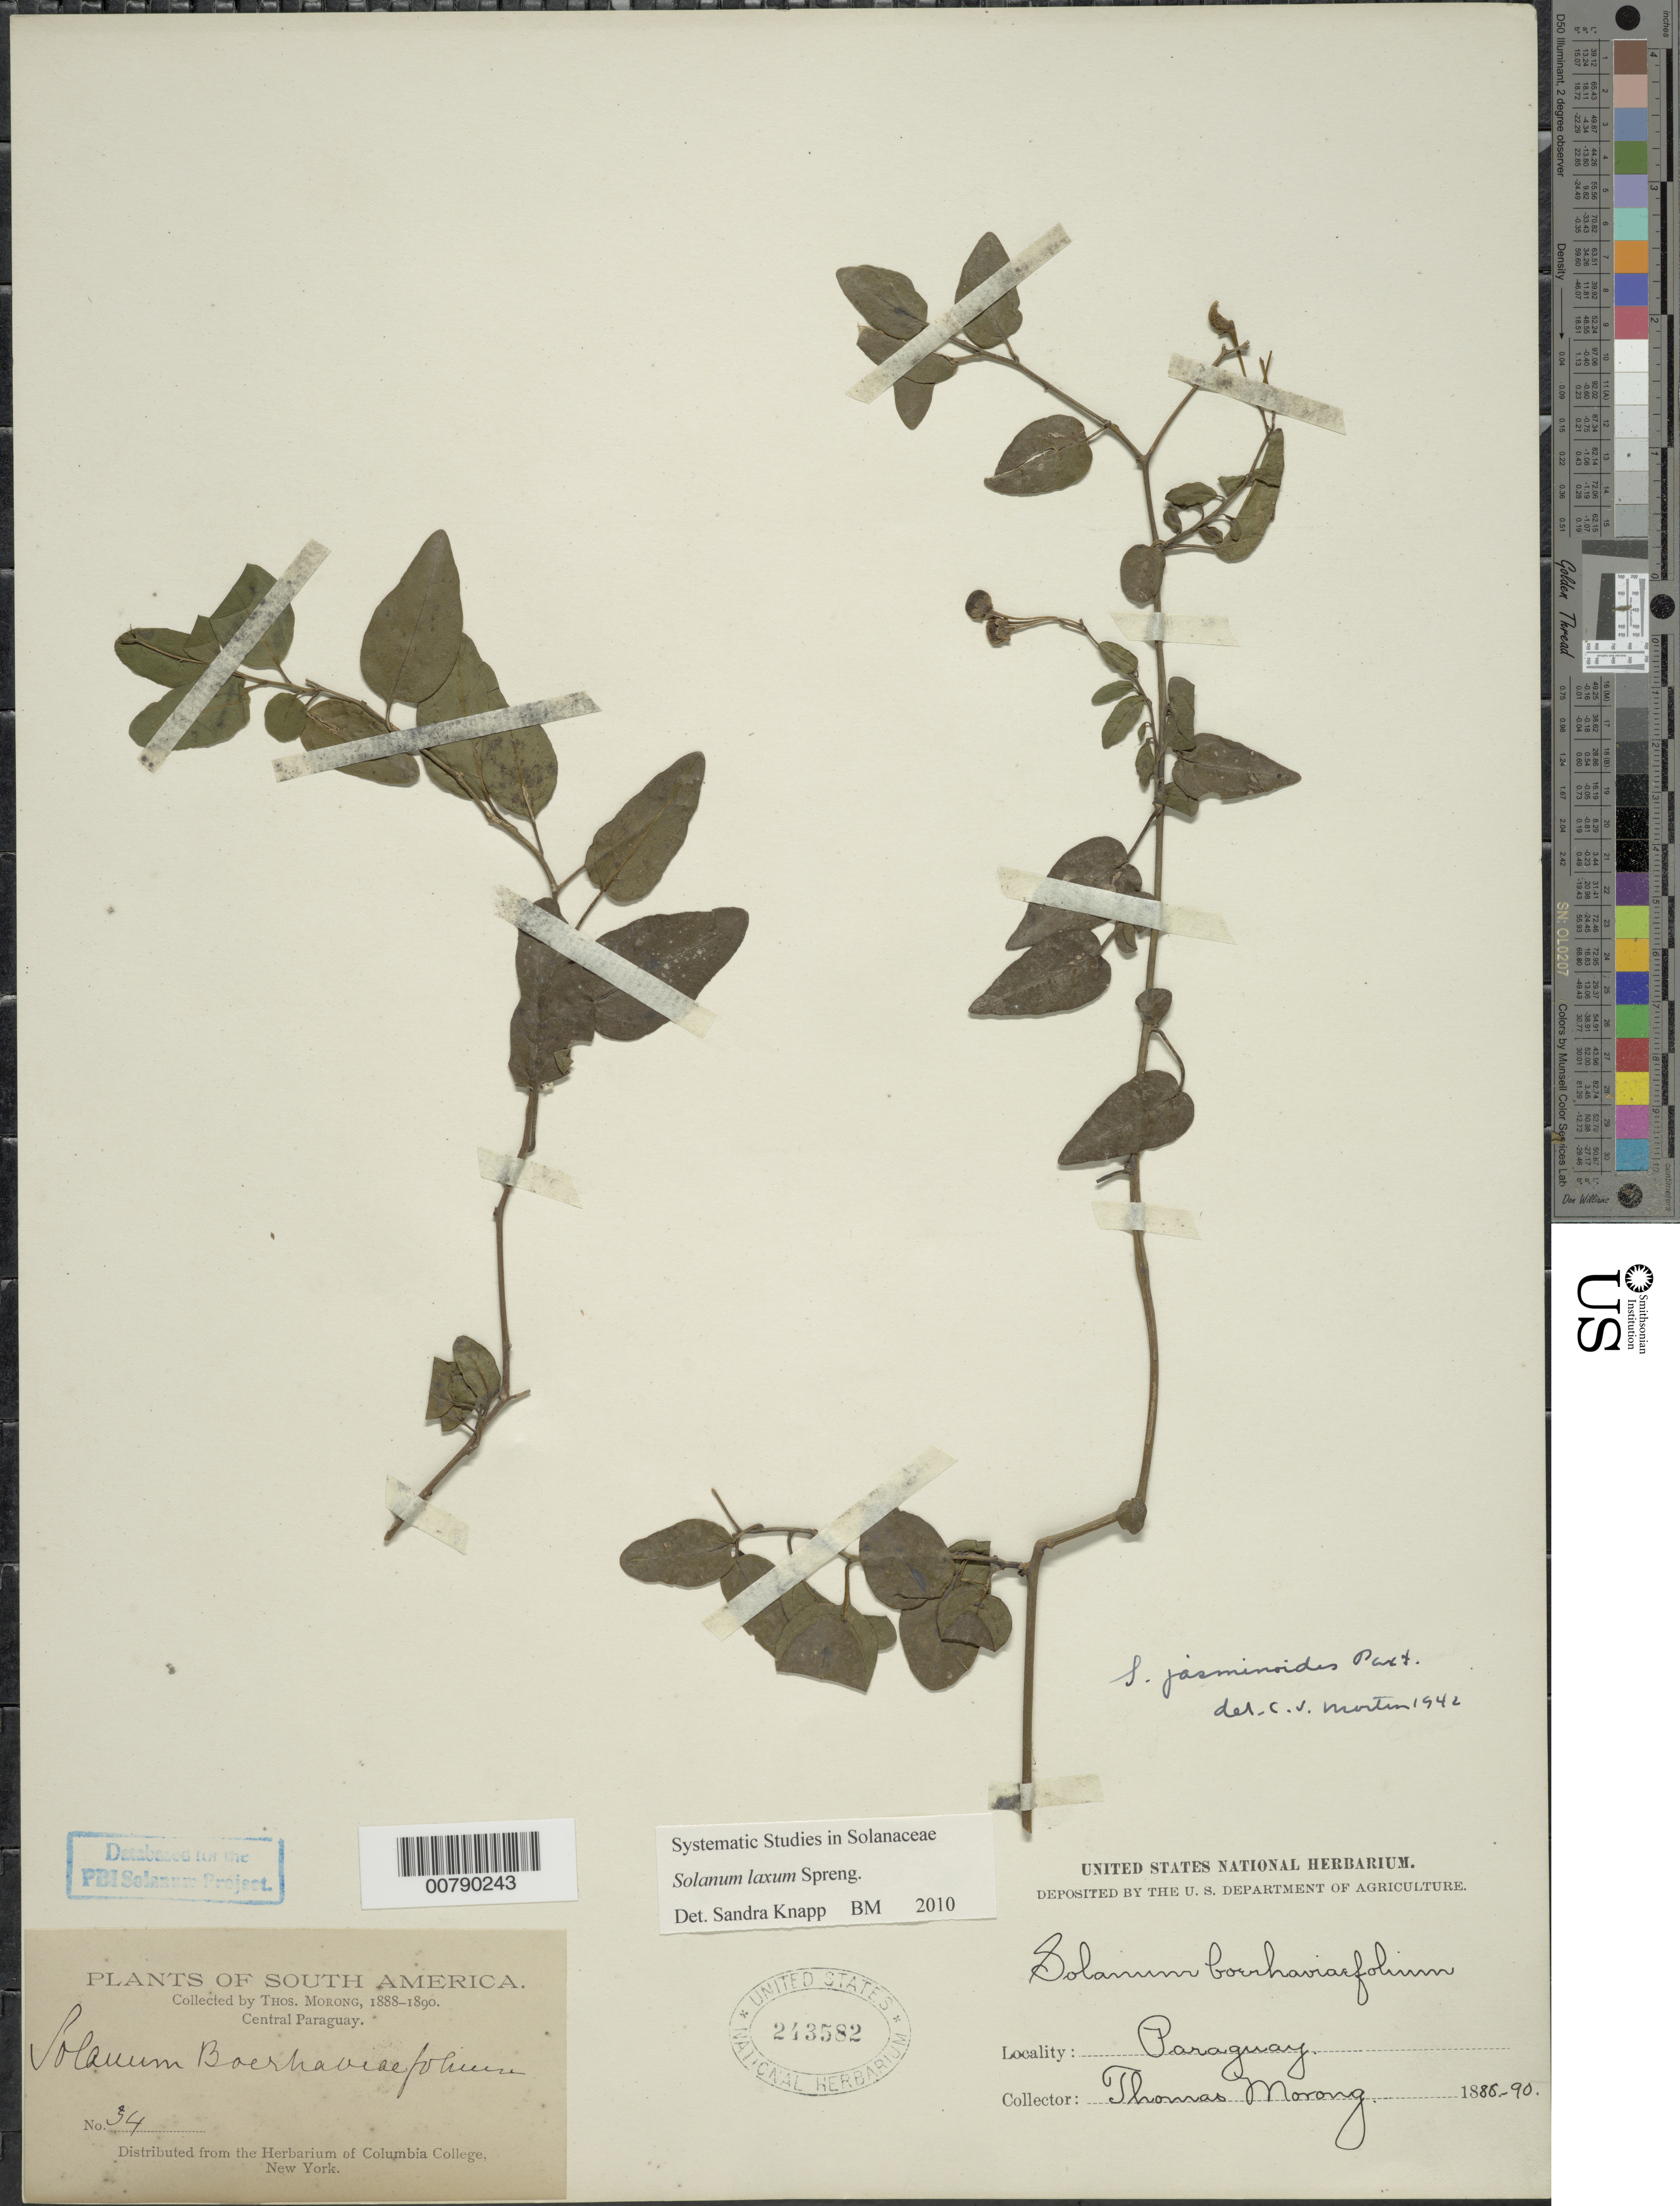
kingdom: Plantae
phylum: Tracheophyta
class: Magnoliopsida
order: Solanales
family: Solanaceae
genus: Solanum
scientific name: Solanum laxum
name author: Spreng.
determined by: Knapp, S. D.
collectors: T. Morong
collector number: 34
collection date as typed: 1888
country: Paraguay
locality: central Paraguay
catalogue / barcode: US 213582